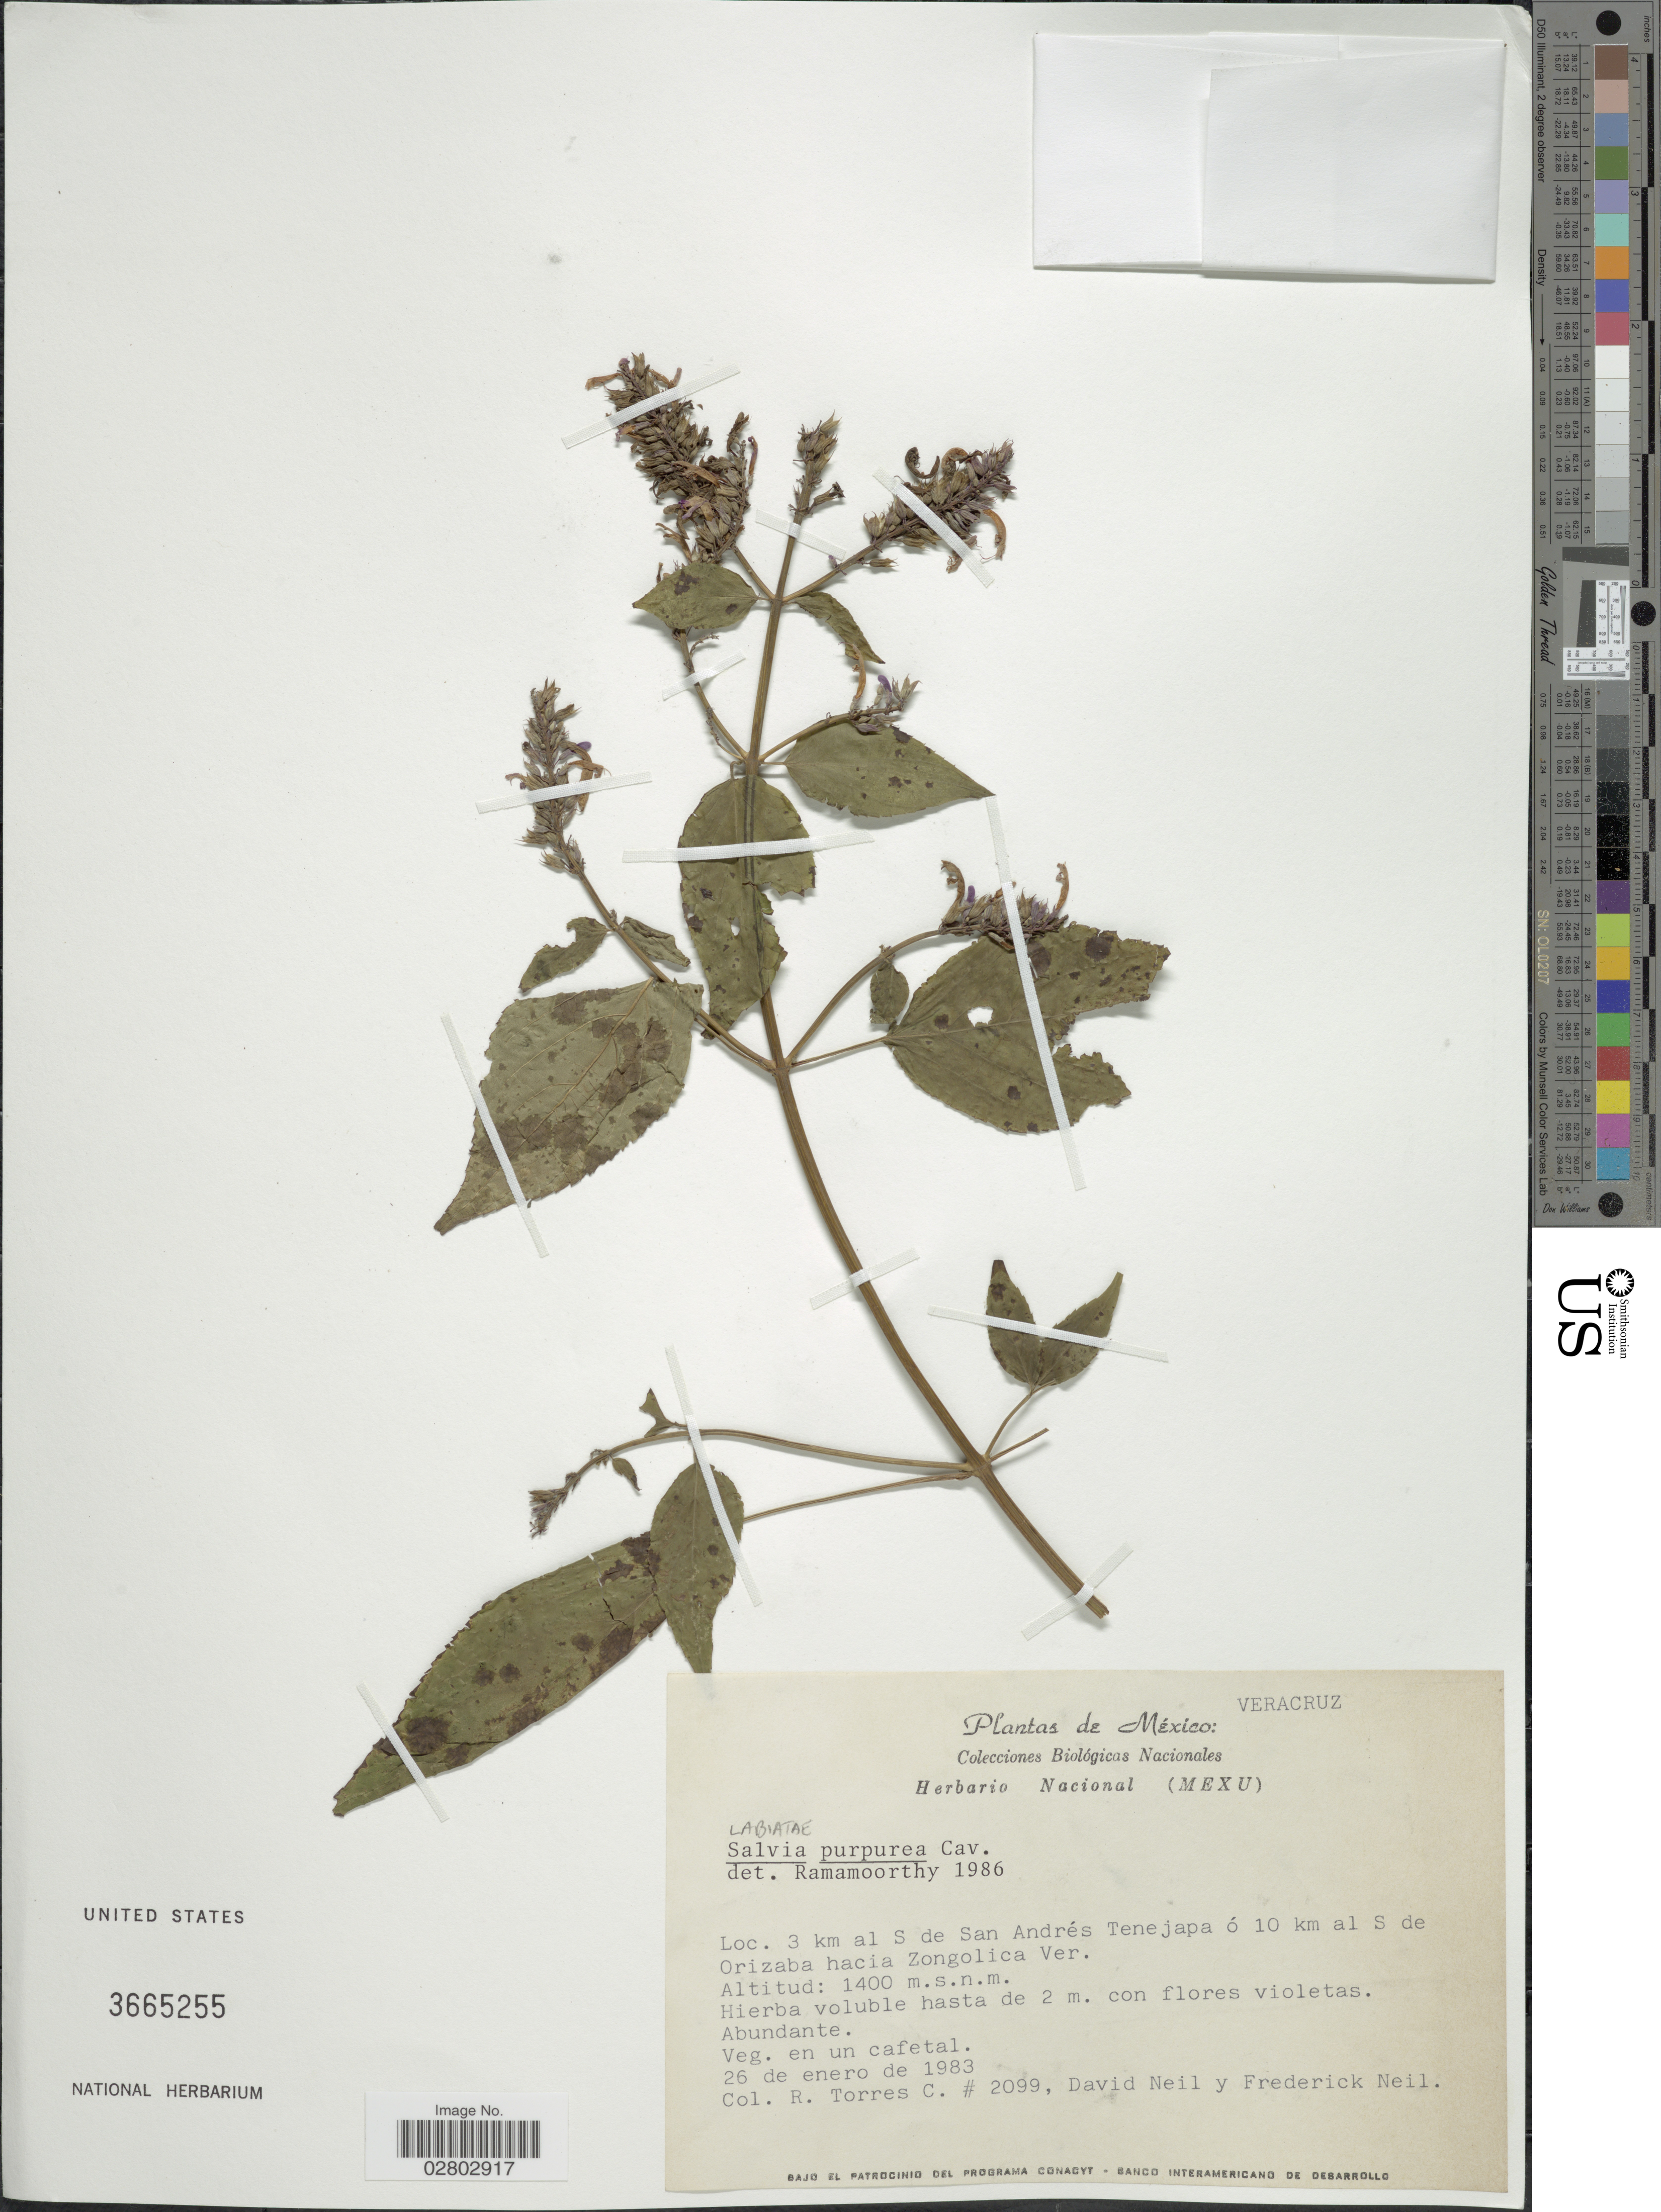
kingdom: Plantae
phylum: Tracheophyta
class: Magnoliopsida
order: Lamiales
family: Lamiaceae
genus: Salvia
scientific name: Salvia purpurea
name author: Cav.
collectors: R. Torres C., D. A. Neil & F. Neil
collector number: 2099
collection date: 1983-01-26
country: Mexico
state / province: Veracruz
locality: Veracruz, 3 km al S de San Andrés Tenejapa ó 10km al S de Orizaba hacia Zongolica Ver.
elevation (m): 1400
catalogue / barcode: US 3665255